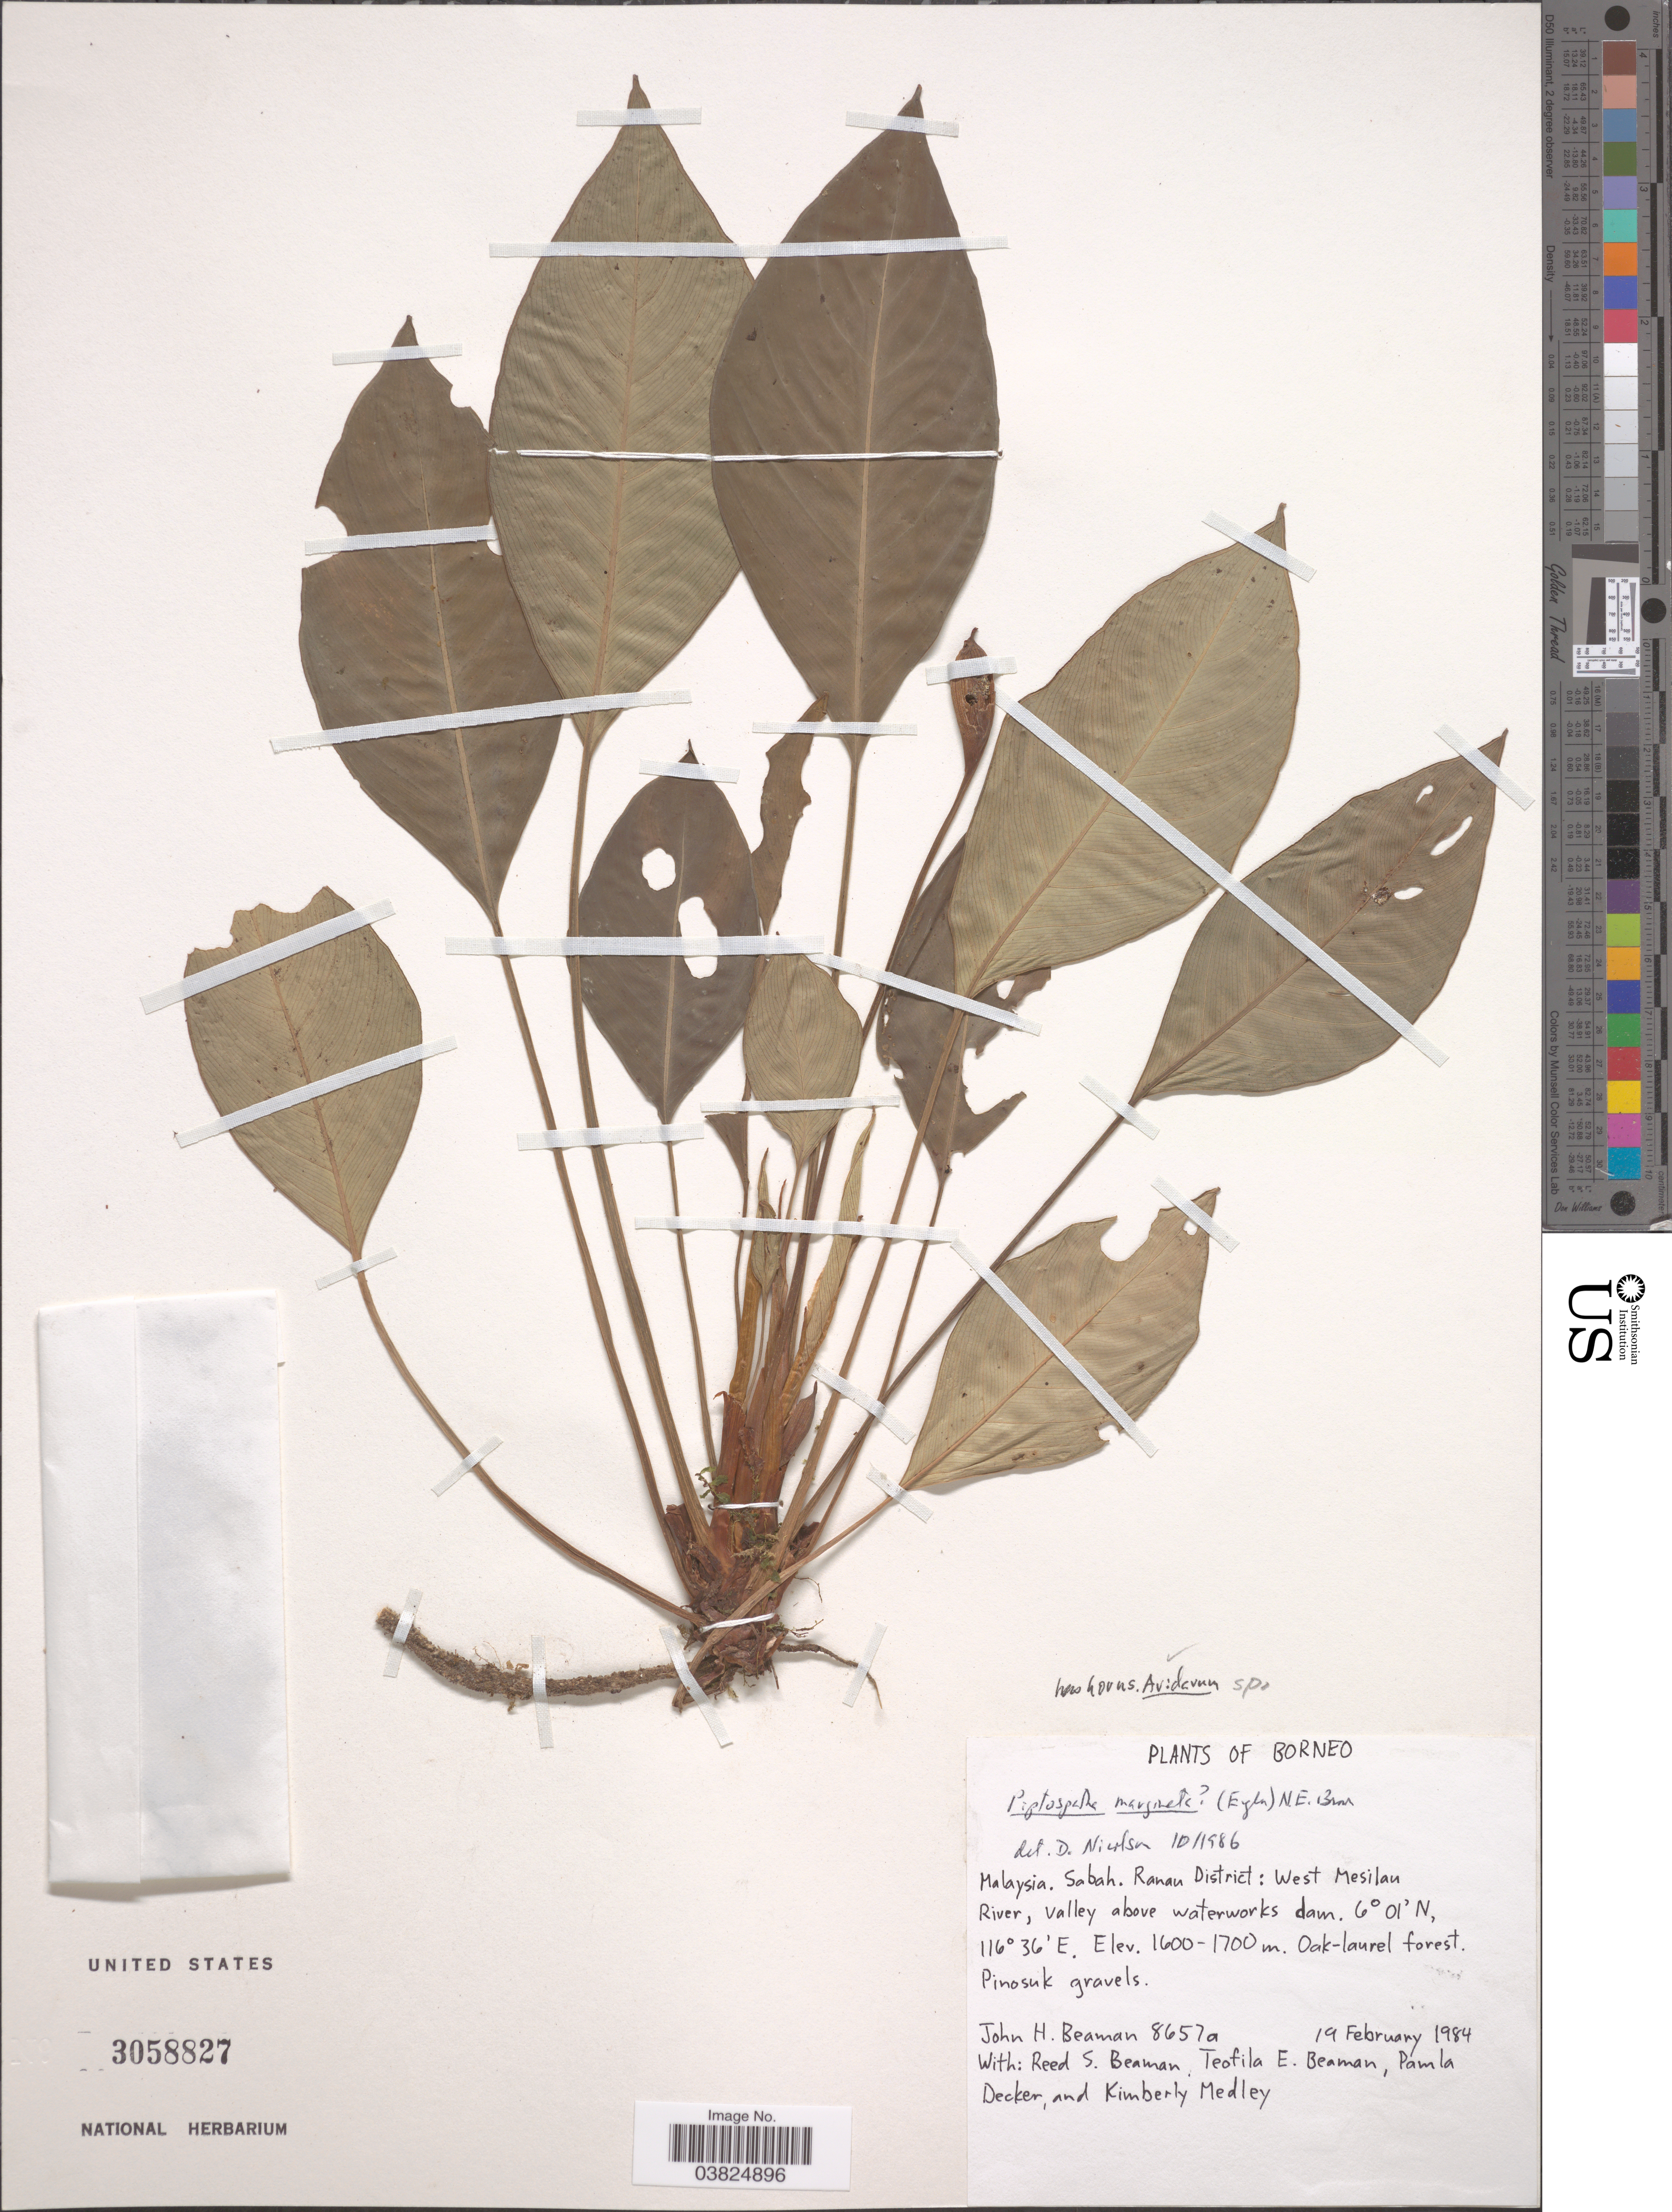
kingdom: Plantae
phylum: Tracheophyta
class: Liliopsida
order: Alismatales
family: Araceae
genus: Aridarum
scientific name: Aridarum sp.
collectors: J. H. Beaman, R. S. Beaman, T. E. Beaman, P. Decker & K. Medley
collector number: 8657a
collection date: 1984-02-19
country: Malaysia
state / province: Sabah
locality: Borneo. Ranau District: West Mesilan River, Valley above waterworks dam. Pinosuk gravels.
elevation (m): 1600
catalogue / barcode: US 3058827